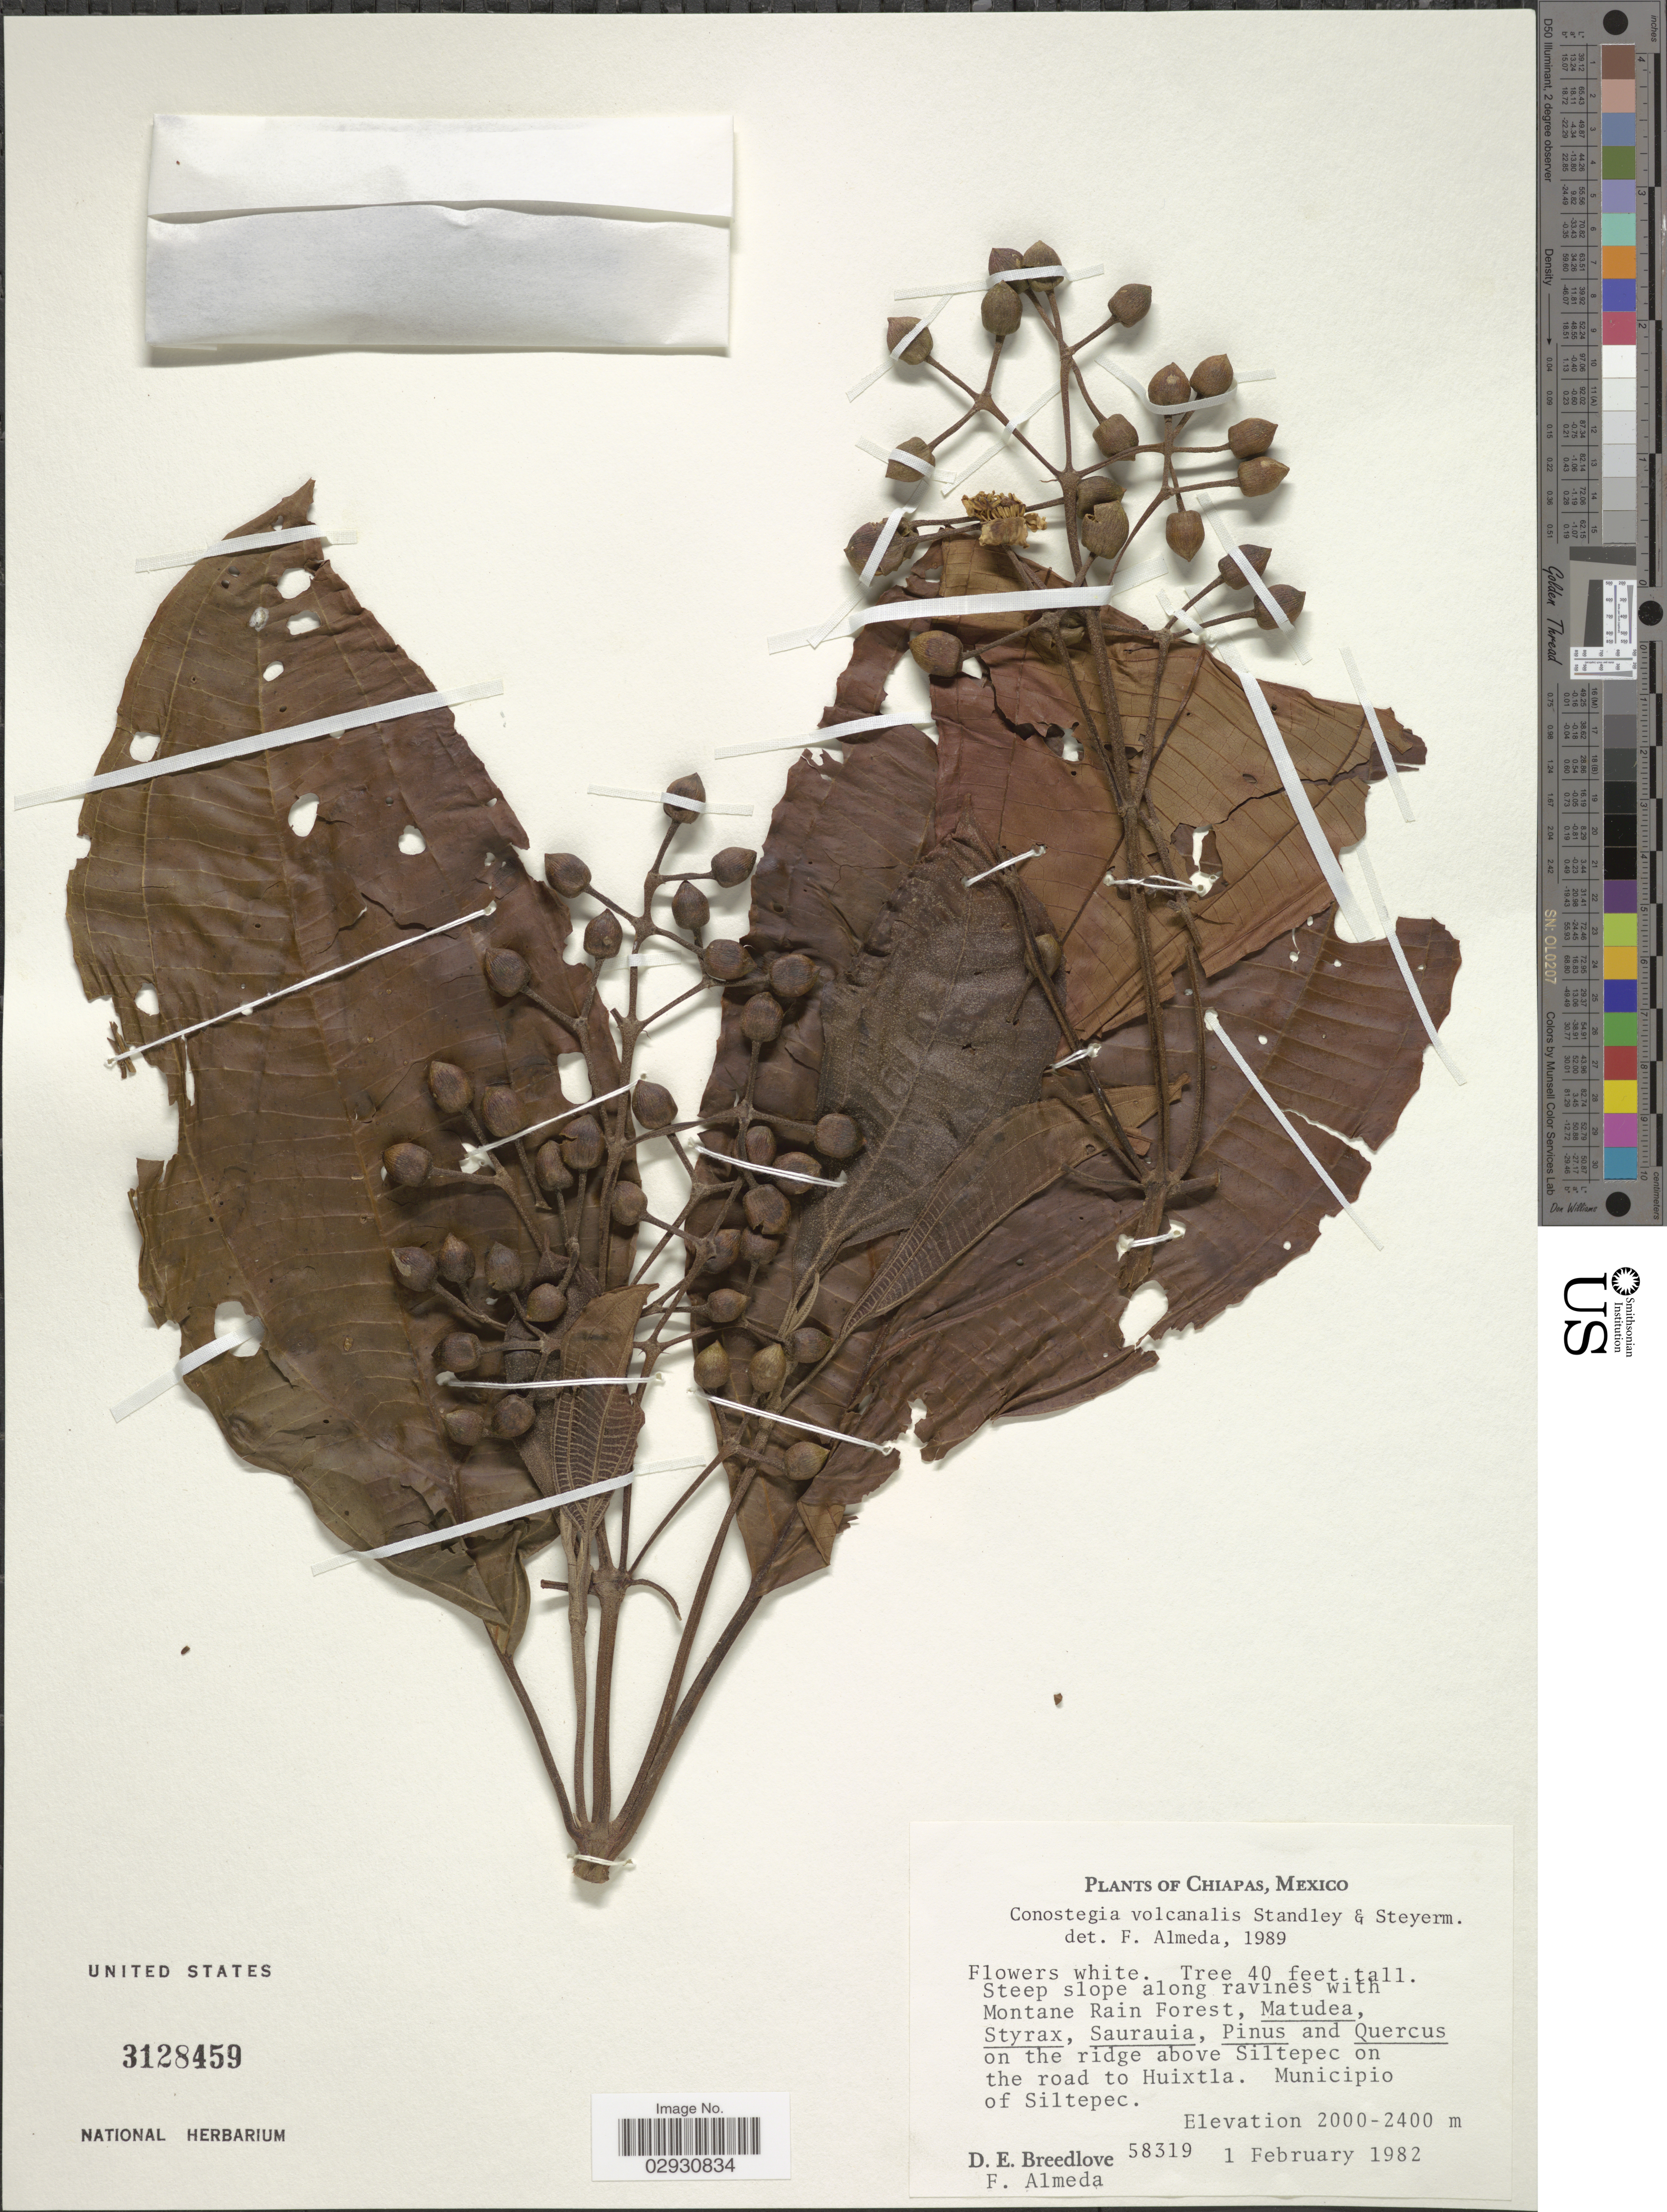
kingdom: Plantae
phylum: Tracheophyta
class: Magnoliopsida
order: Myrtales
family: Melastomataceae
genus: Conostegia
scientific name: Conostegia volcanalis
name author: Standl. & Steyerm.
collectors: D. E. Breedlove & F. Almeda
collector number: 58319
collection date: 1982-02-01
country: Mexico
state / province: Chiapas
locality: Steep slope along ravines with Montane Rain Forest, on the ridge above Siltepec on the road to Huixtla. Municipio of Siltepec.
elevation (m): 2000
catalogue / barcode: US 3128459